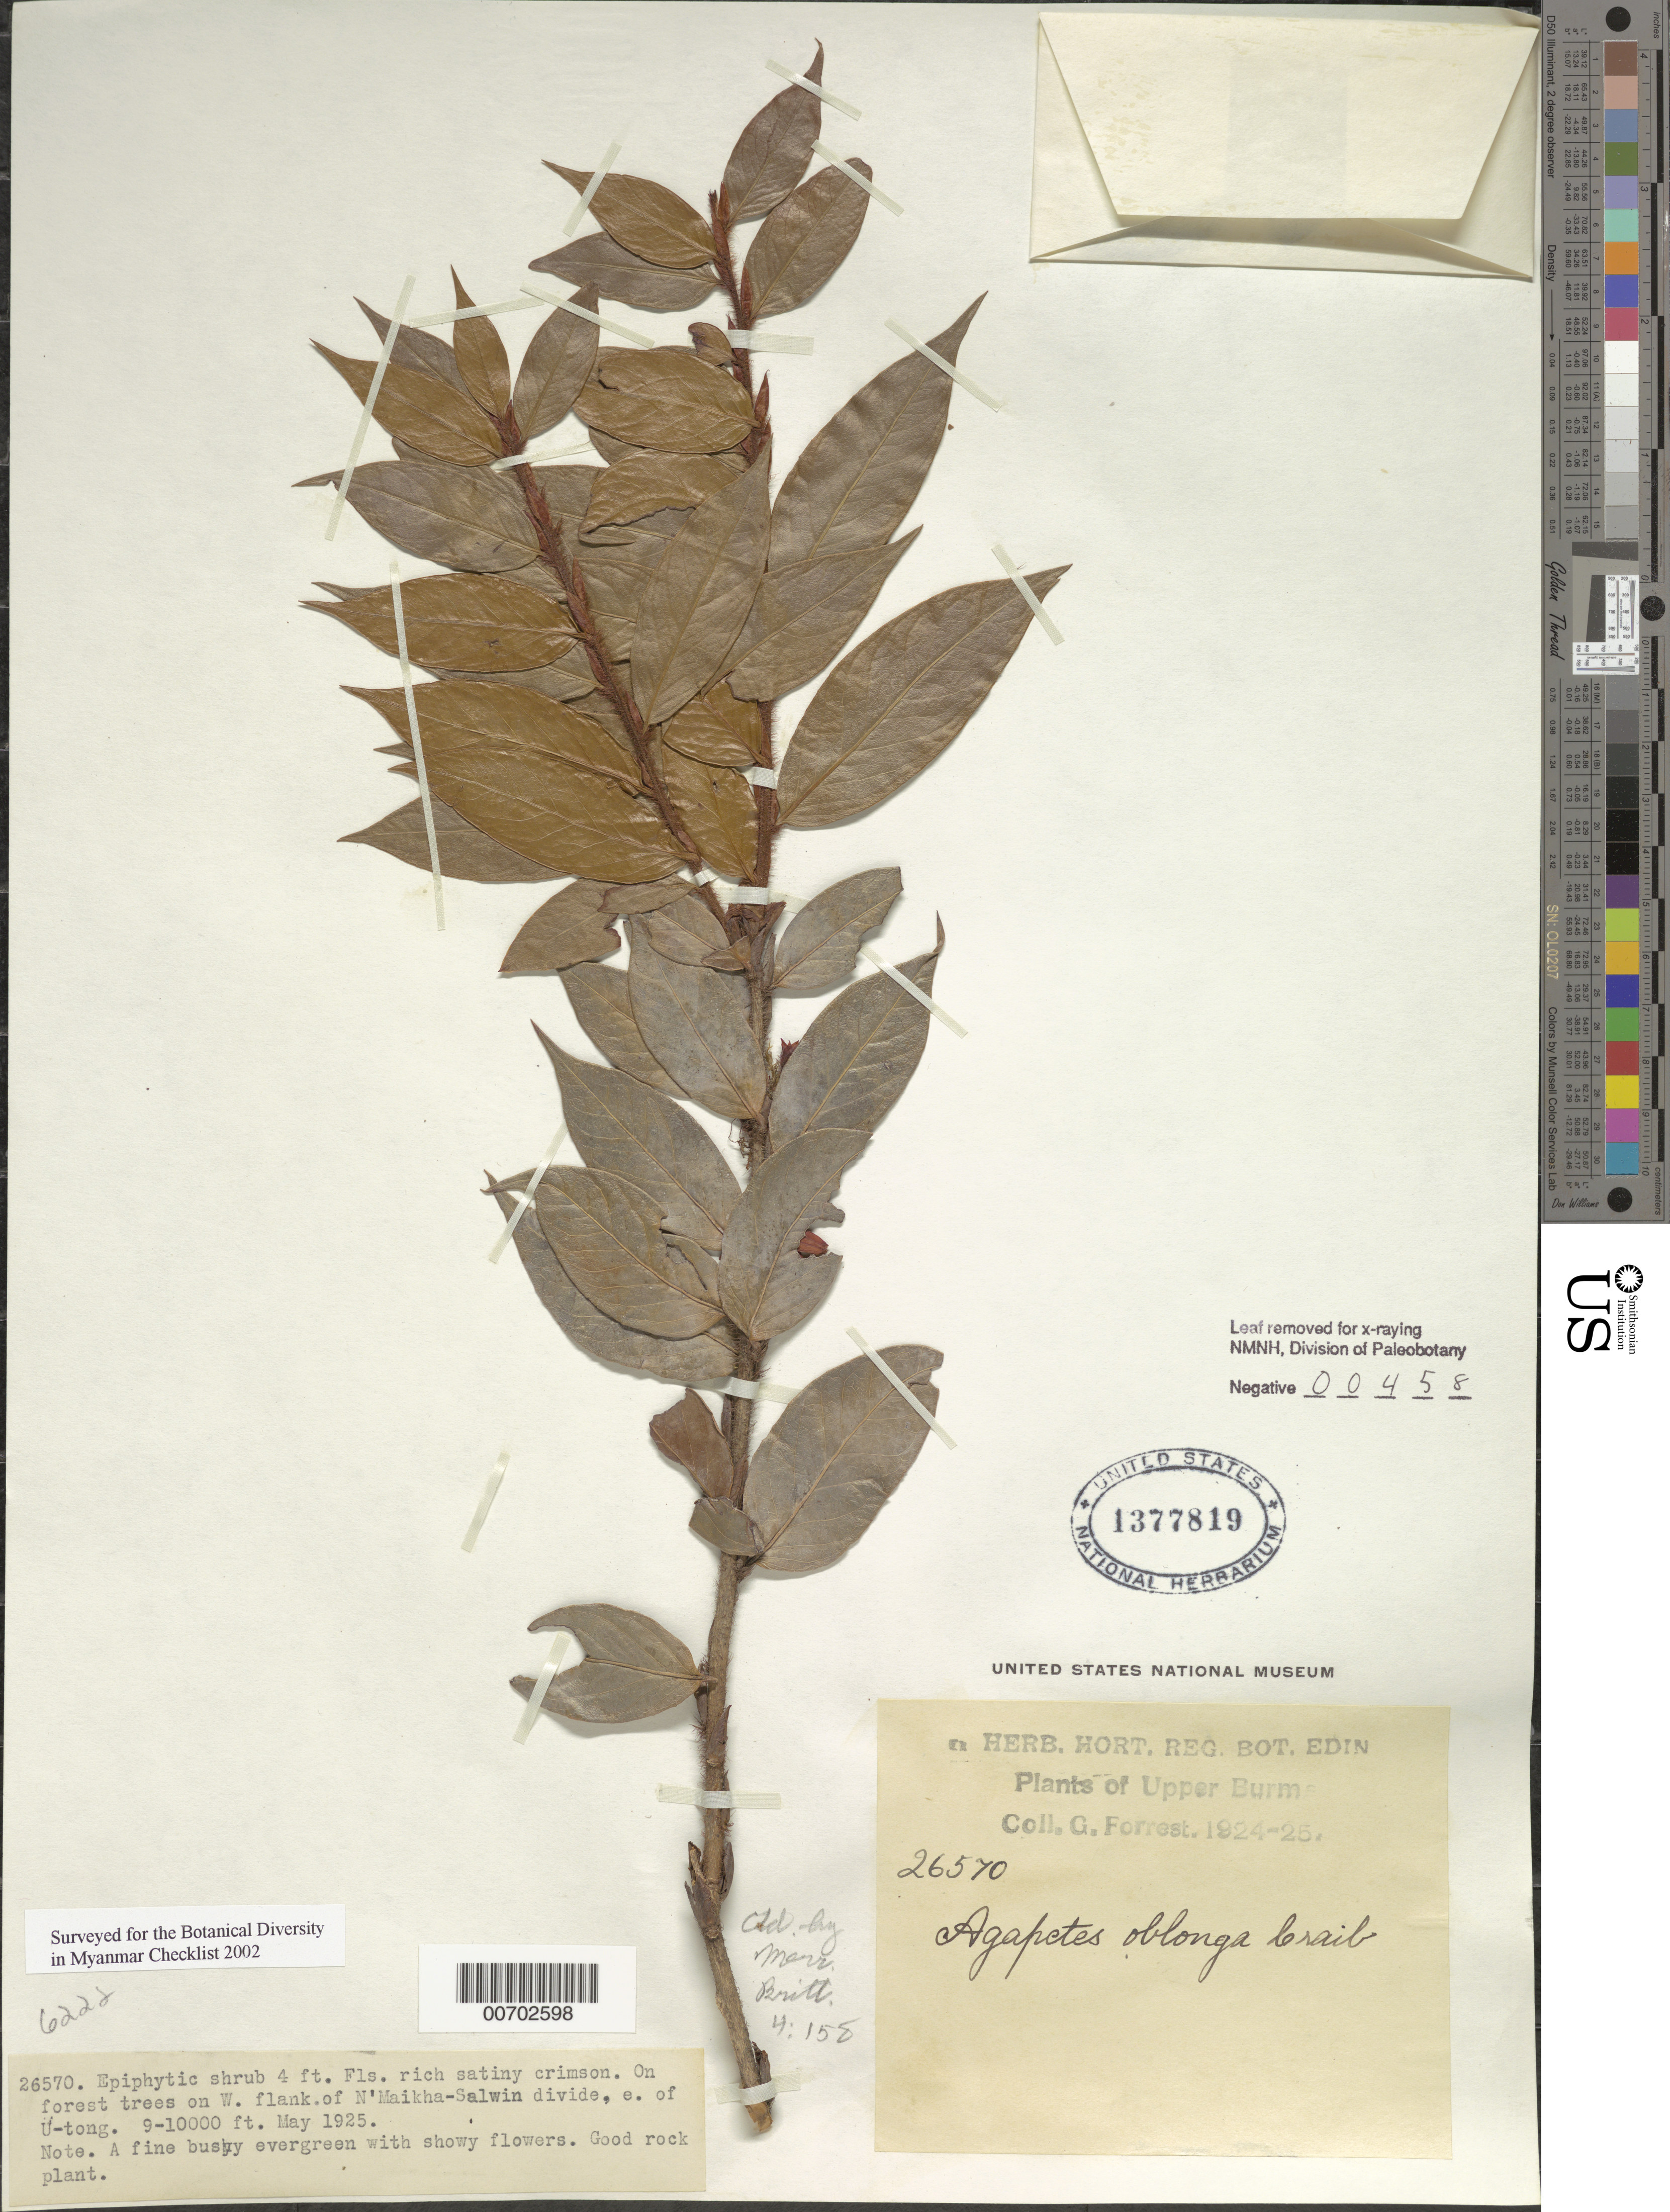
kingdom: Plantae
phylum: Tracheophyta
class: Magnoliopsida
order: Ericales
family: Ericaceae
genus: Agapetes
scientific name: Agapetes oblonga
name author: Craib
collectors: G. Forrest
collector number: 26570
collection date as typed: May 1925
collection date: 1925-05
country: Myanmar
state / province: Kachin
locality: U-tong, E of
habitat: On forest trees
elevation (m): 2743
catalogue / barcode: US 1377819